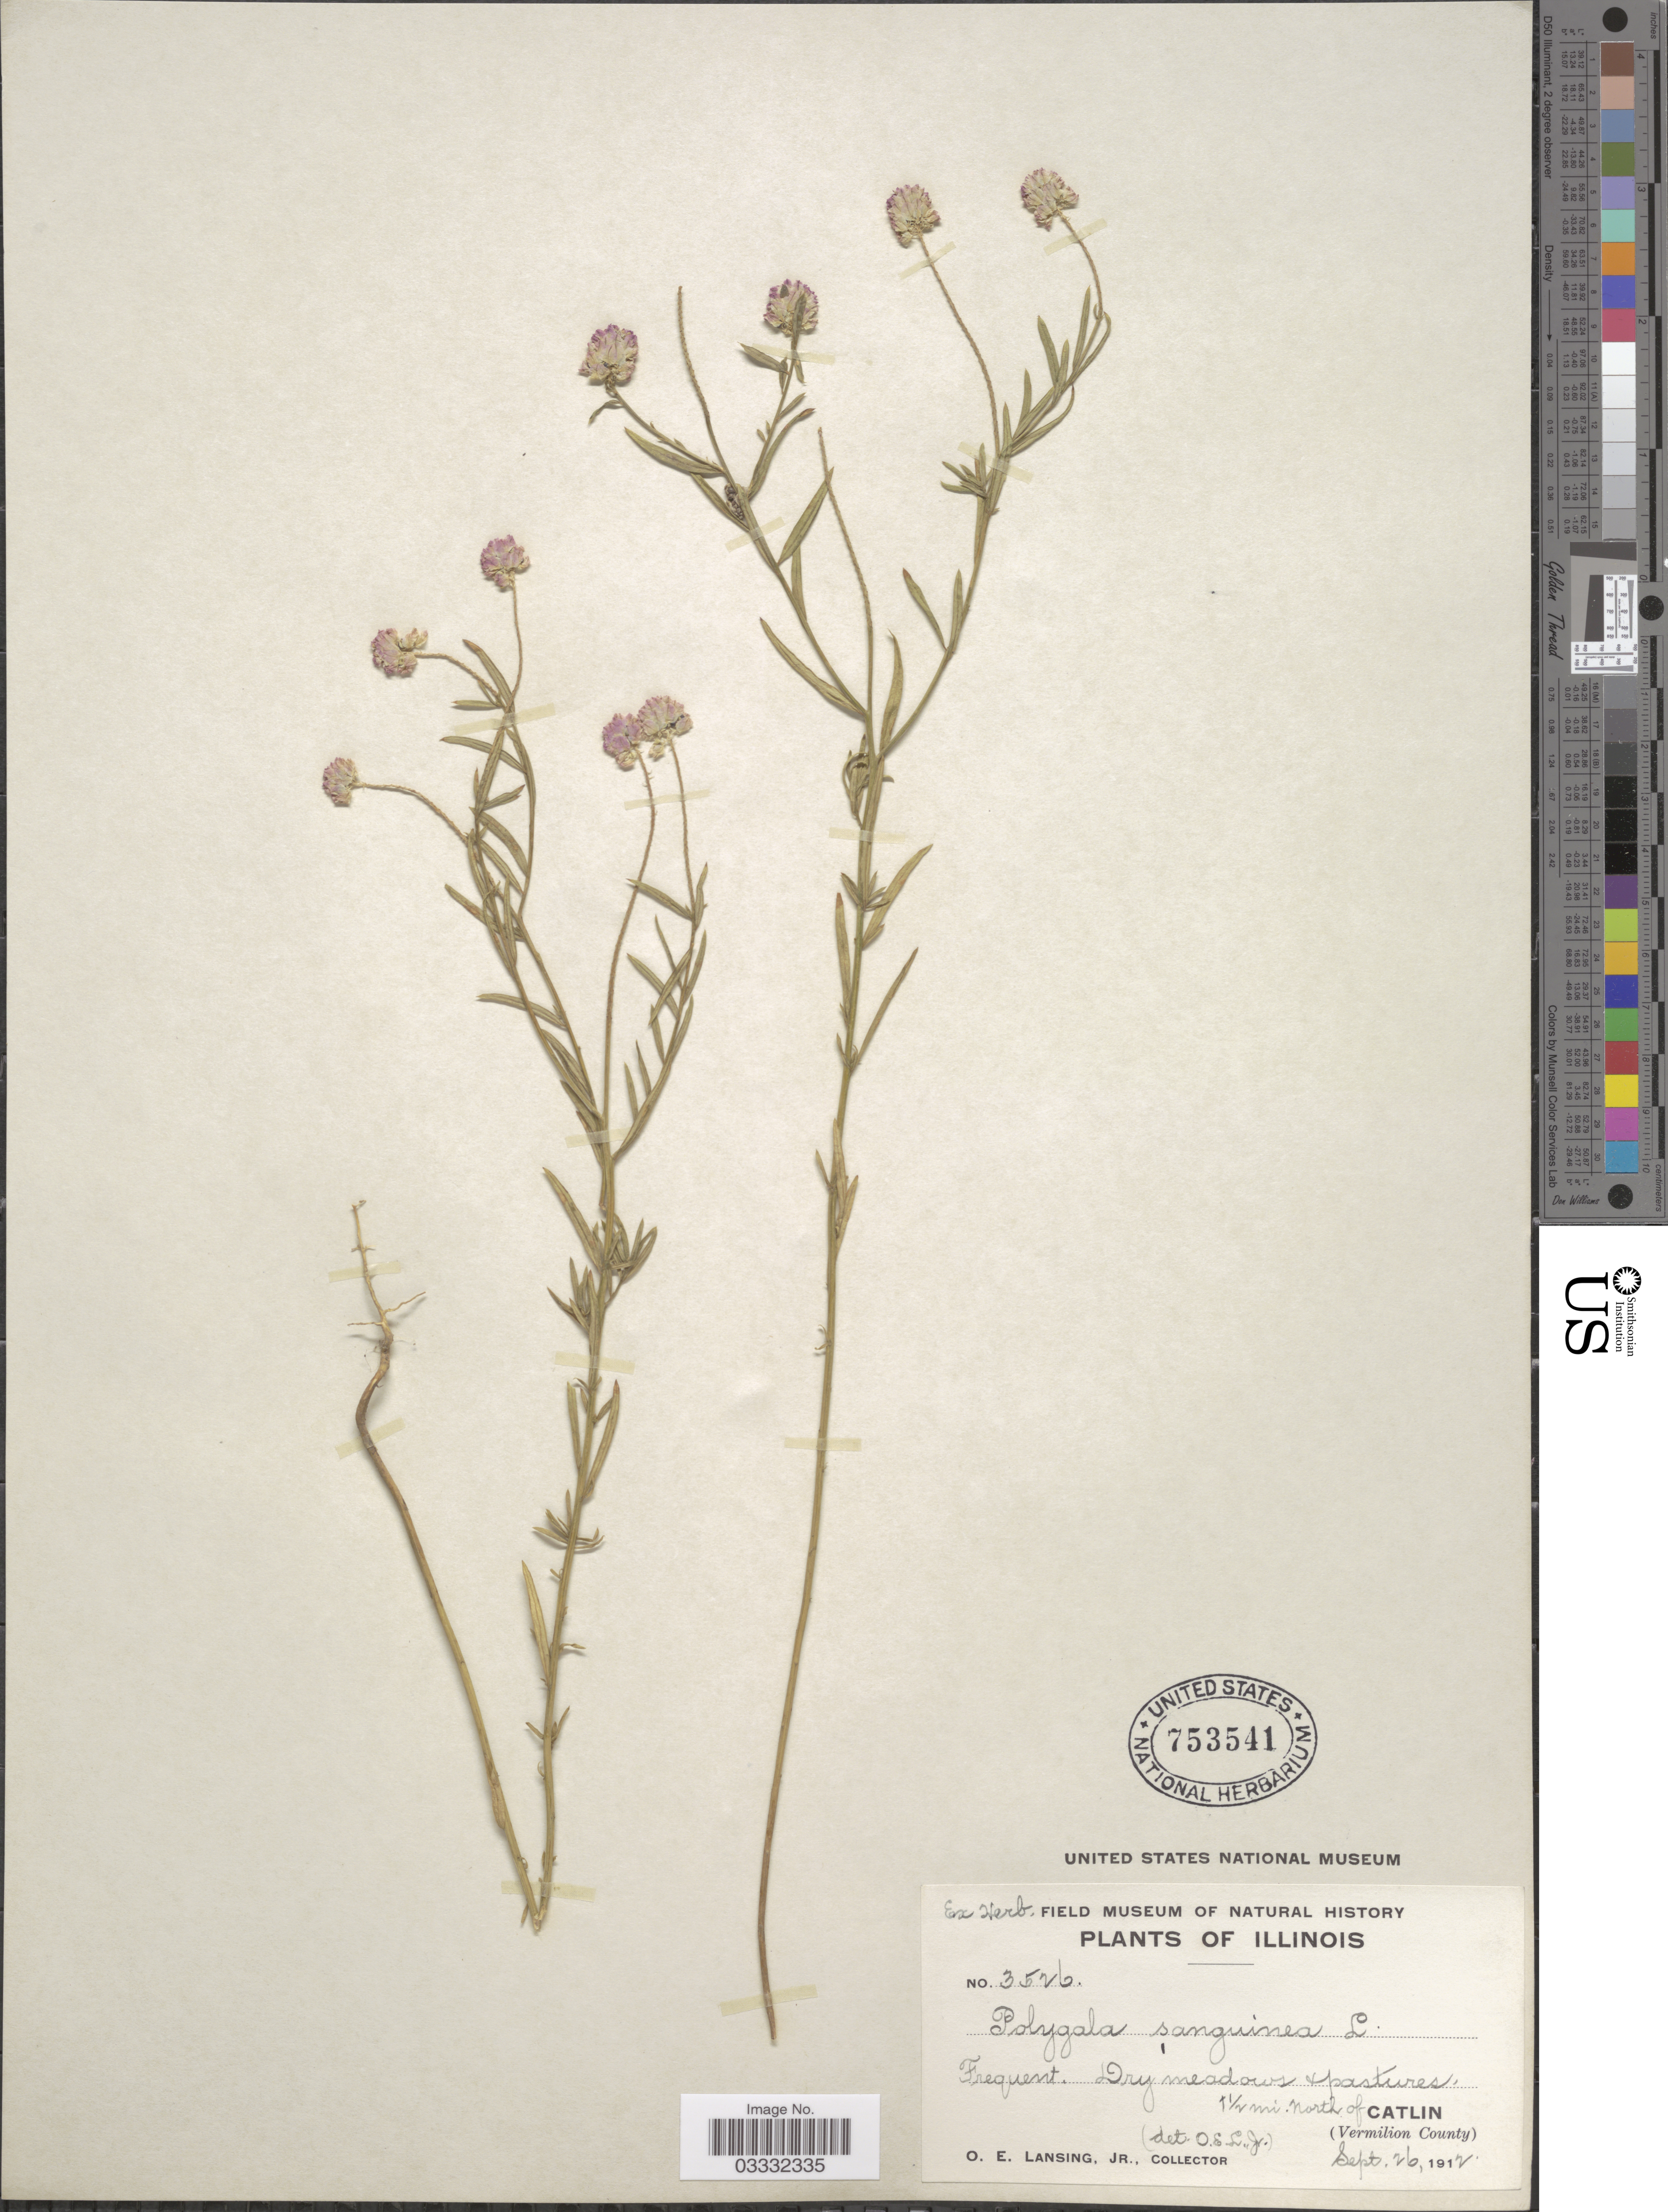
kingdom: Plantae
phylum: Tracheophyta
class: Magnoliopsida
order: Fabales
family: Polygalaceae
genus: Polygala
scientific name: Polygala sanguinea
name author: L.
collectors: O. Lansing Jr.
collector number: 3526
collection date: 1912-09-26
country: United States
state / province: Illinois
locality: I ½ mi. north of Catlin (Vermilion County).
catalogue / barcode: US 753541